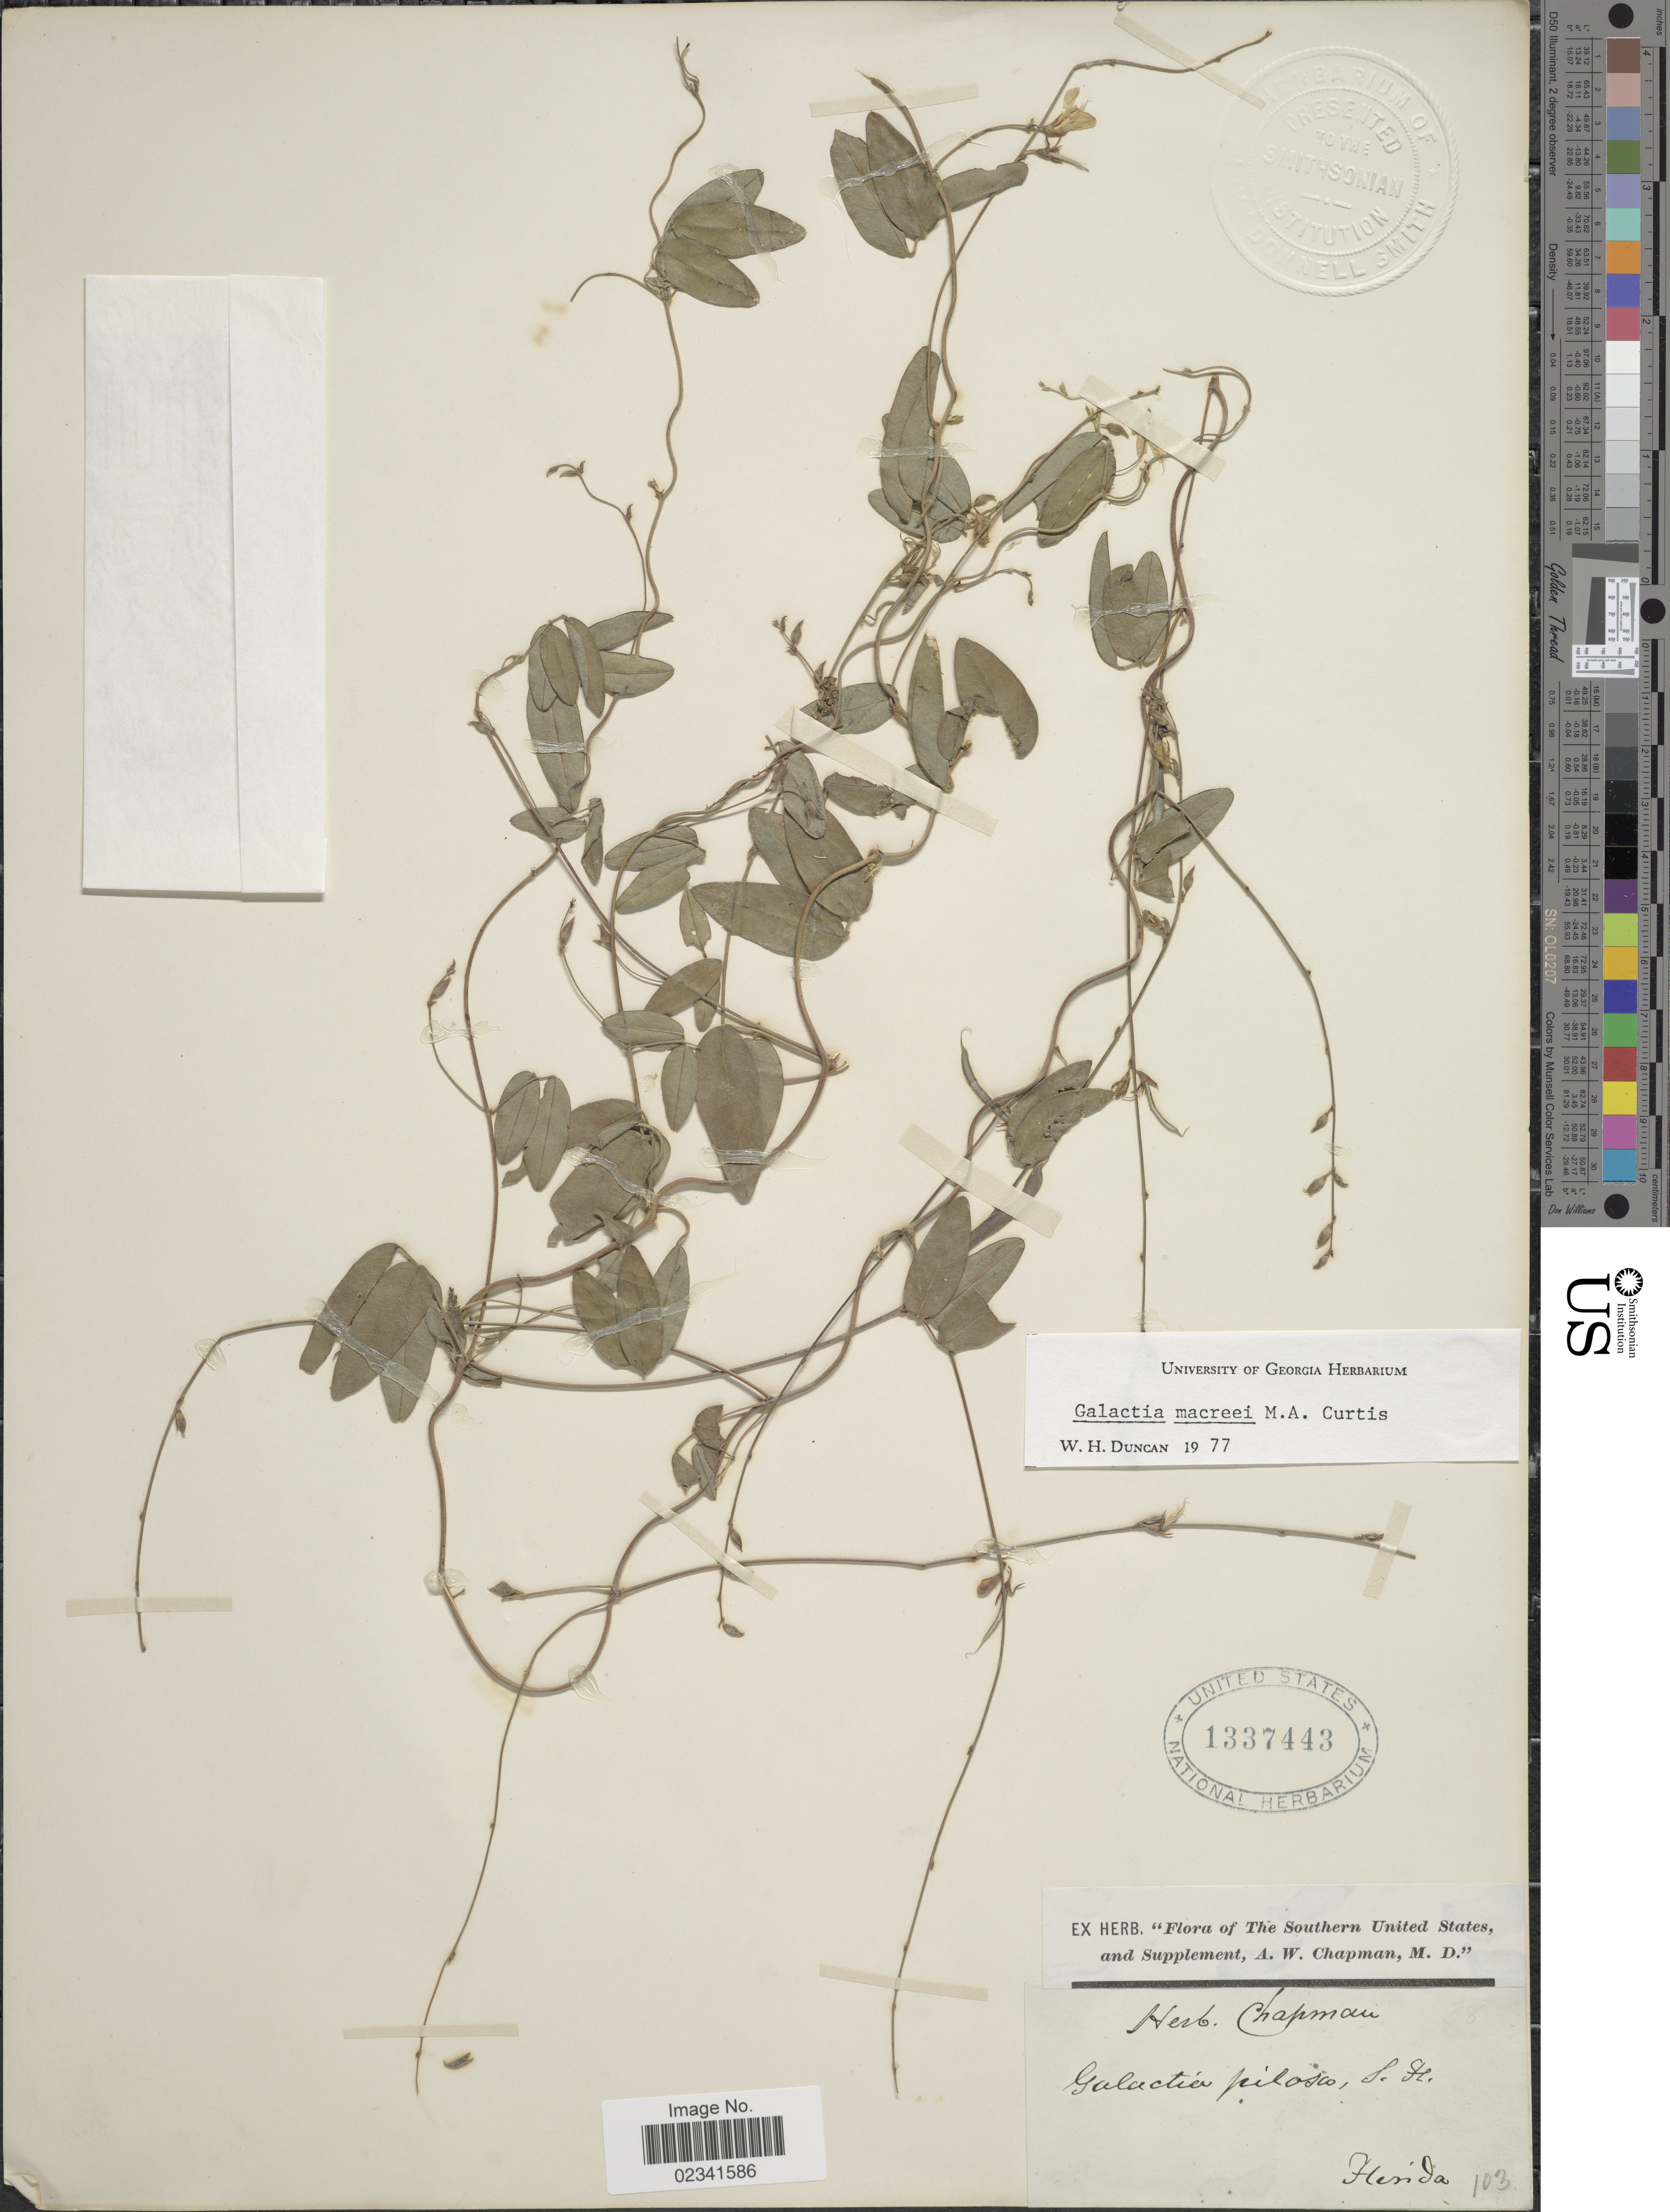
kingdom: Plantae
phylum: Tracheophyta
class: Magnoliopsida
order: Fabales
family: Fabaceae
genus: Galactia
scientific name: Galactia macreei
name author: M.A. Curtis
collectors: ex herb. Chapman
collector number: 103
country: United States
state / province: Florida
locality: The Southern United States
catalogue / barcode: US 1337443